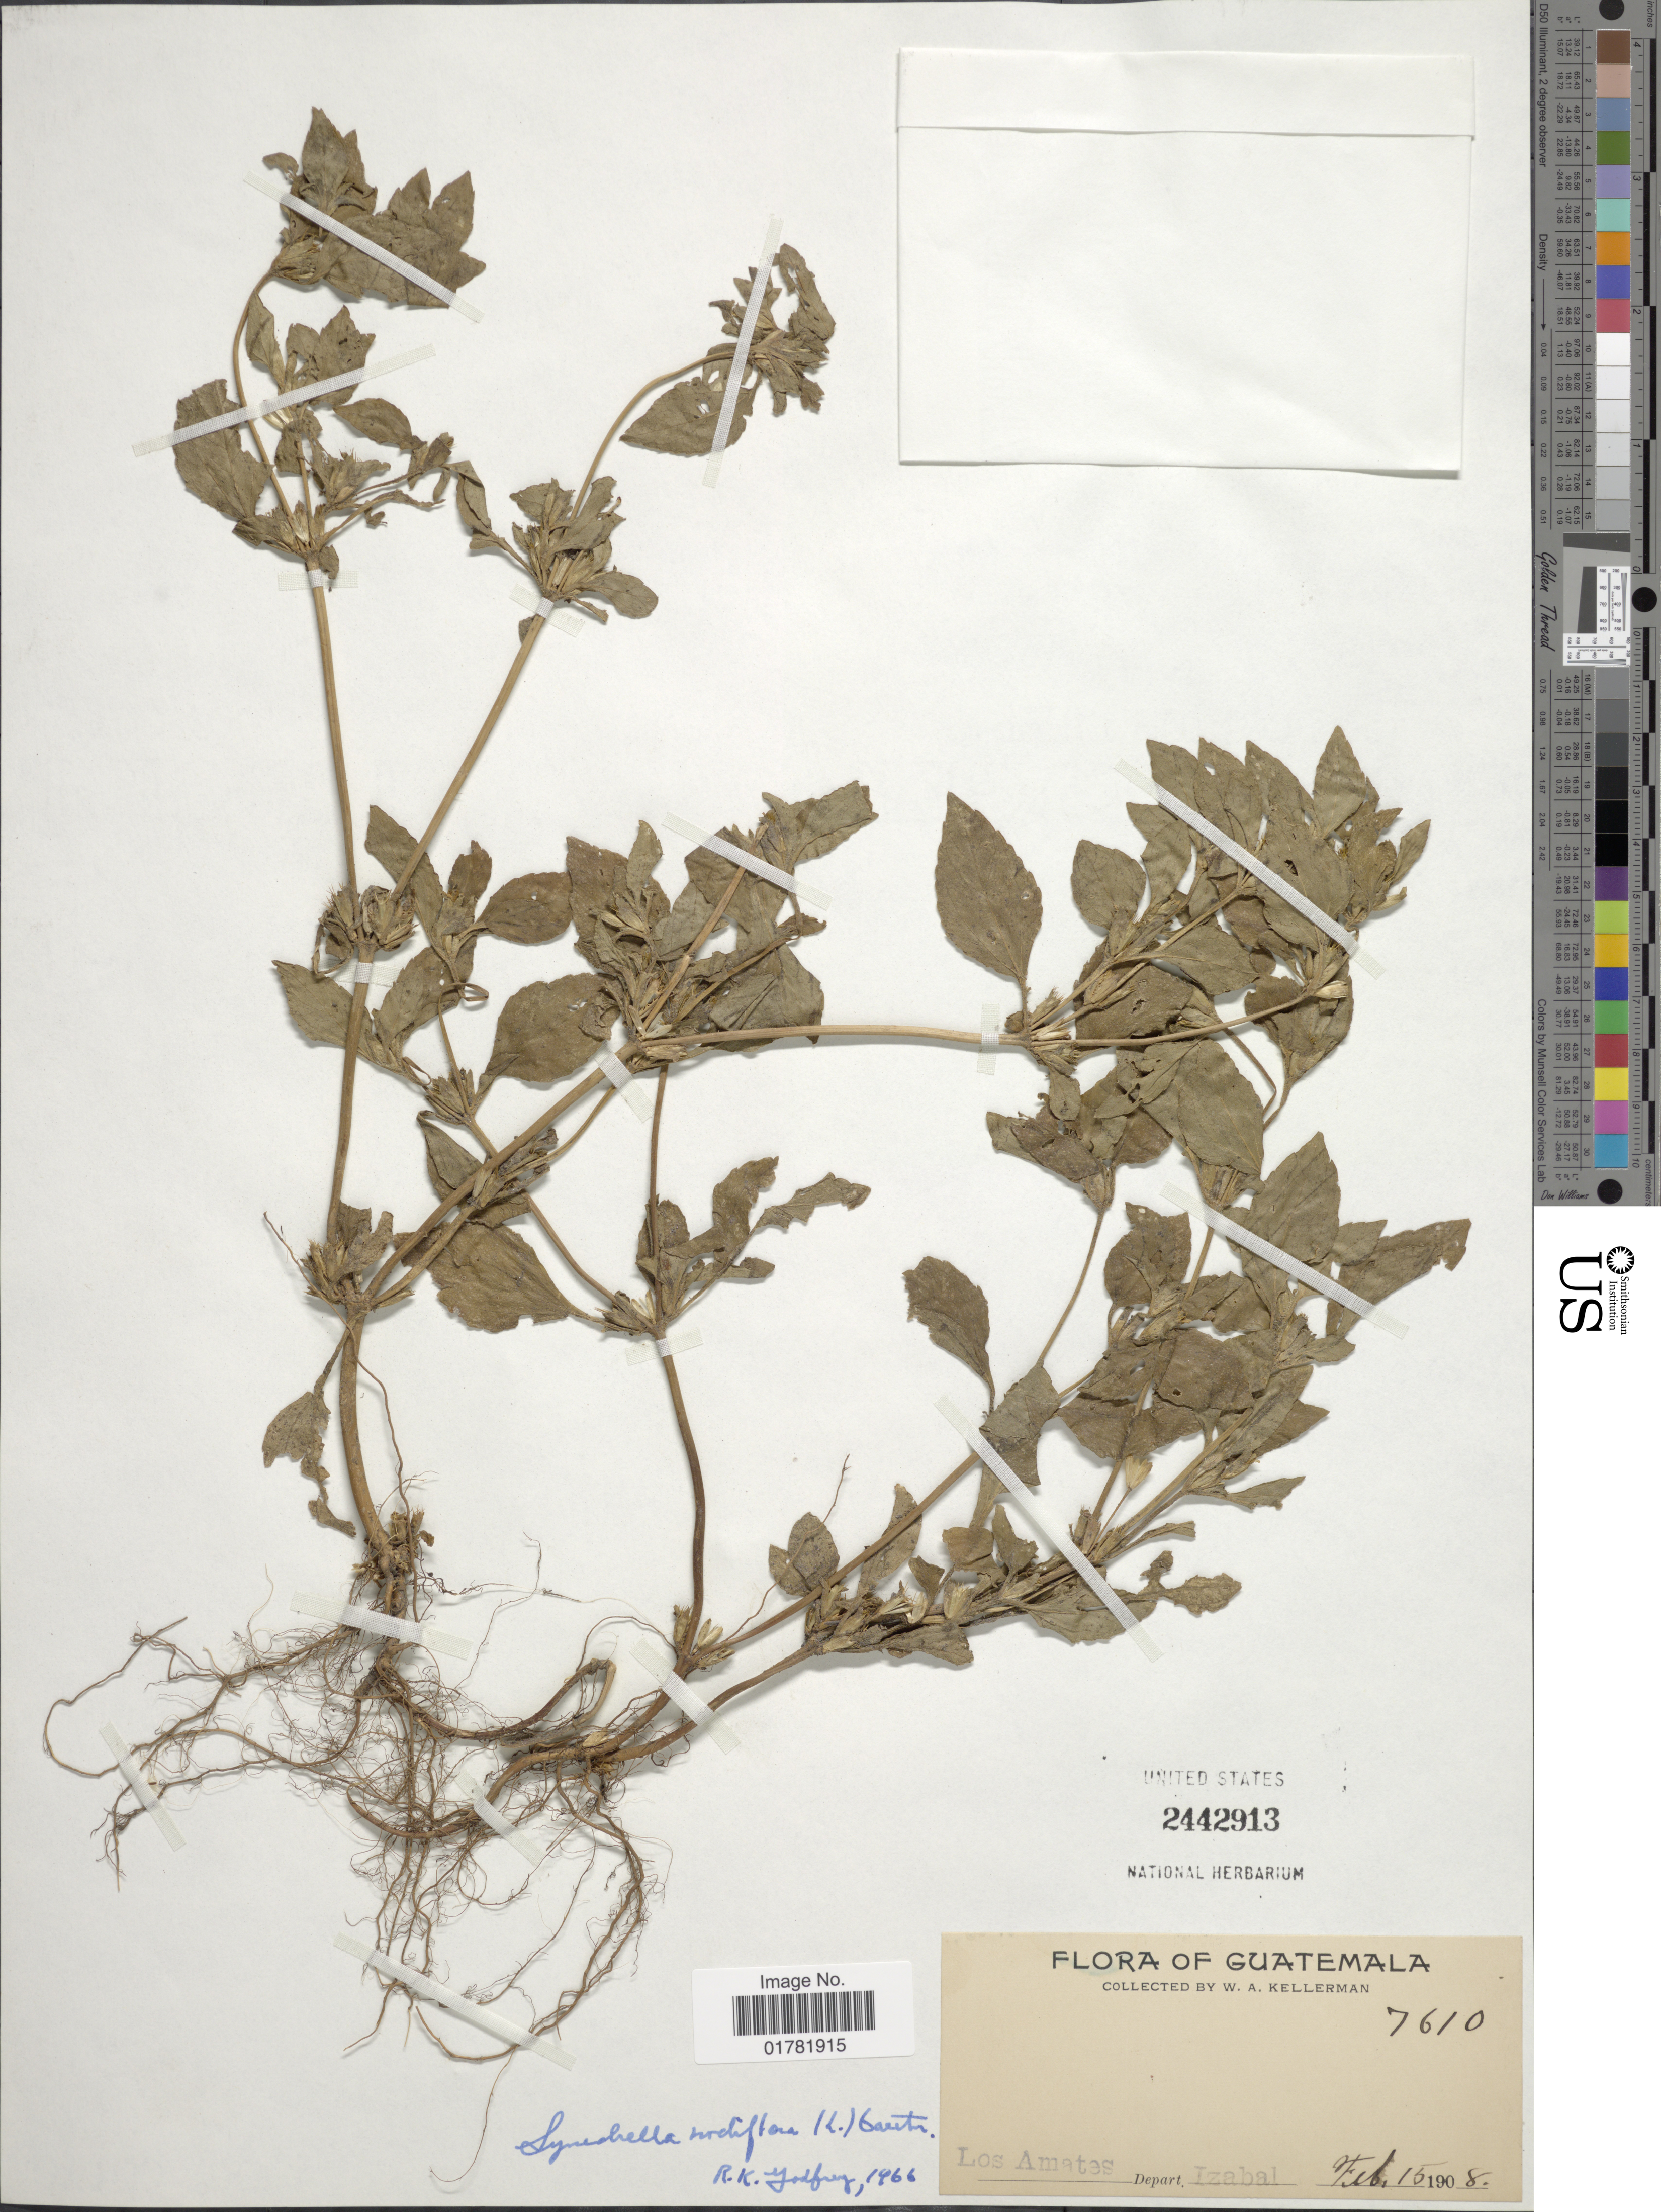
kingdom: Plantae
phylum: Tracheophyta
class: Magnoliopsida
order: Asterales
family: Asteraceae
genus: Synedrella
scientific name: Synedrella nodiflora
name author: (L.) Gaertn.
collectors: W. Kellerman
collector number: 7610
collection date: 1908-02-15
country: Guatemala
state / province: Izabal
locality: Los Amates Depart Izabal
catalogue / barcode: US 2442913